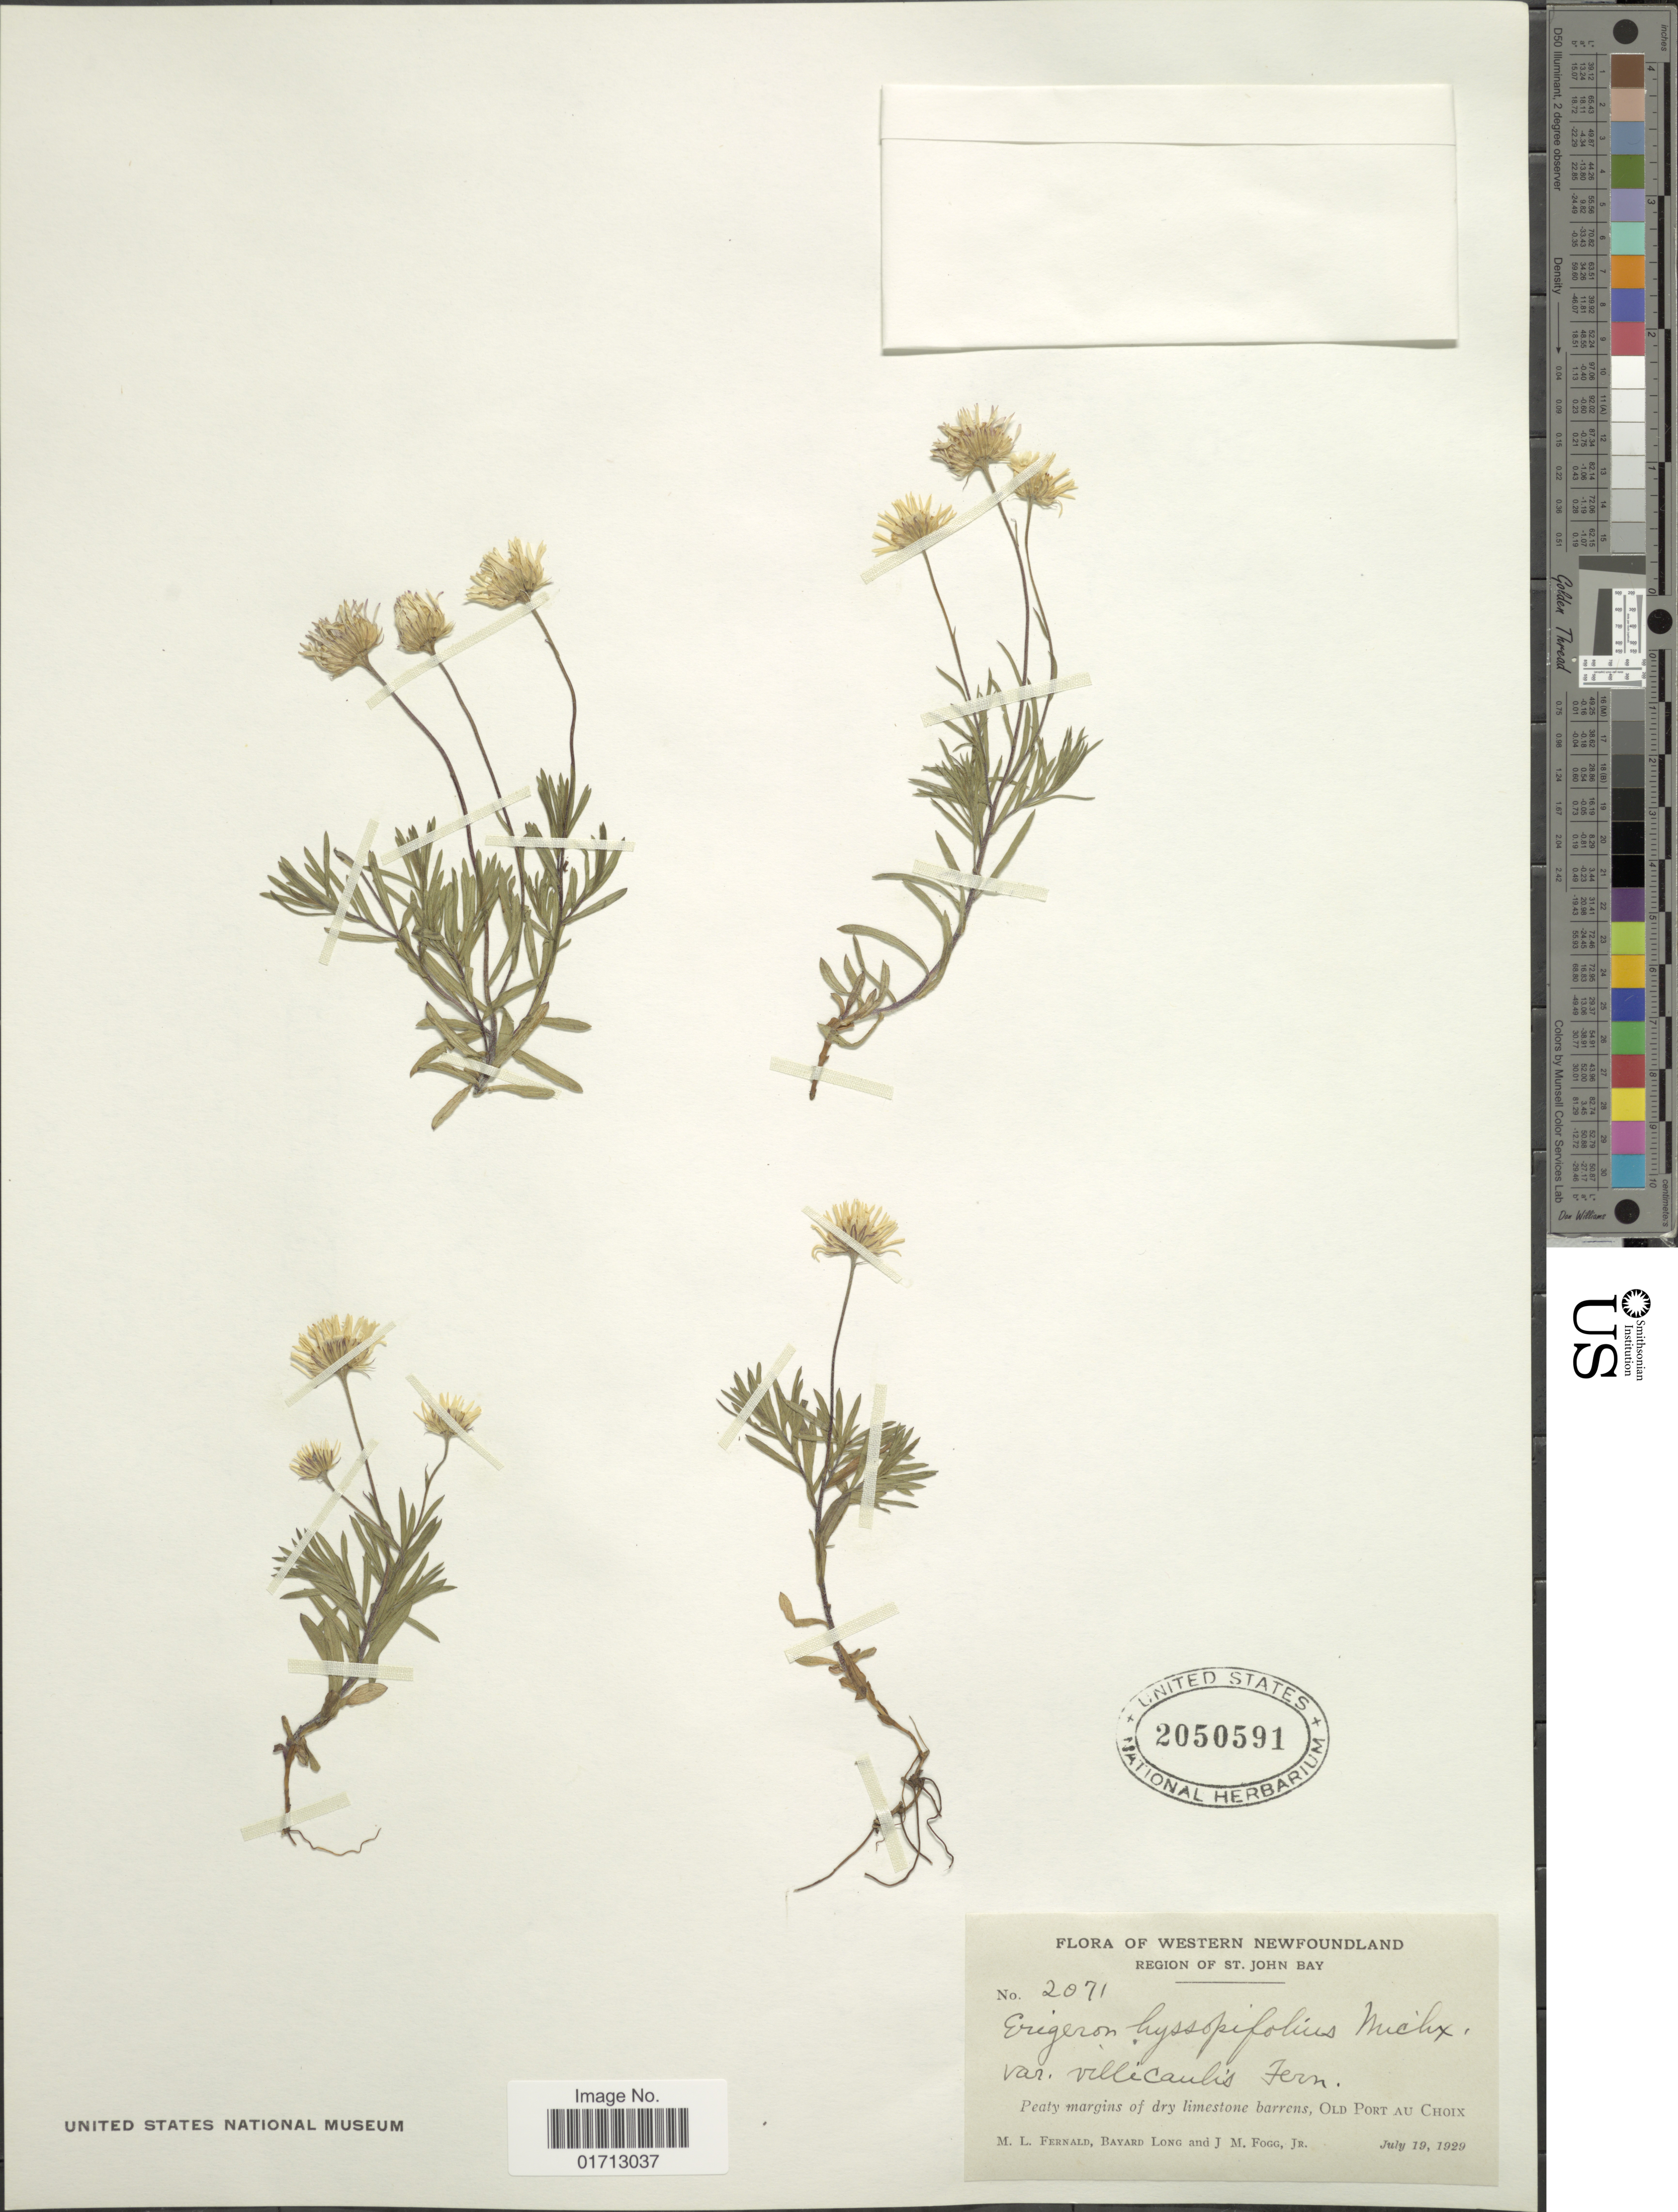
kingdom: Plantae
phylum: Tracheophyta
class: Magnoliopsida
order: Asterales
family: Asteraceae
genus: Erigeron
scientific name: Erigeron hyssopifolius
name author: Michx.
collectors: M. L. Fernald, B. Long & J. Fogg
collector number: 2071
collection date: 1929-07-19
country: Canada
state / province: Newfoundland and Labrador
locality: Western Newfoundland, region of St. John Bay, Old Port Au Choix.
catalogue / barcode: US 2050591